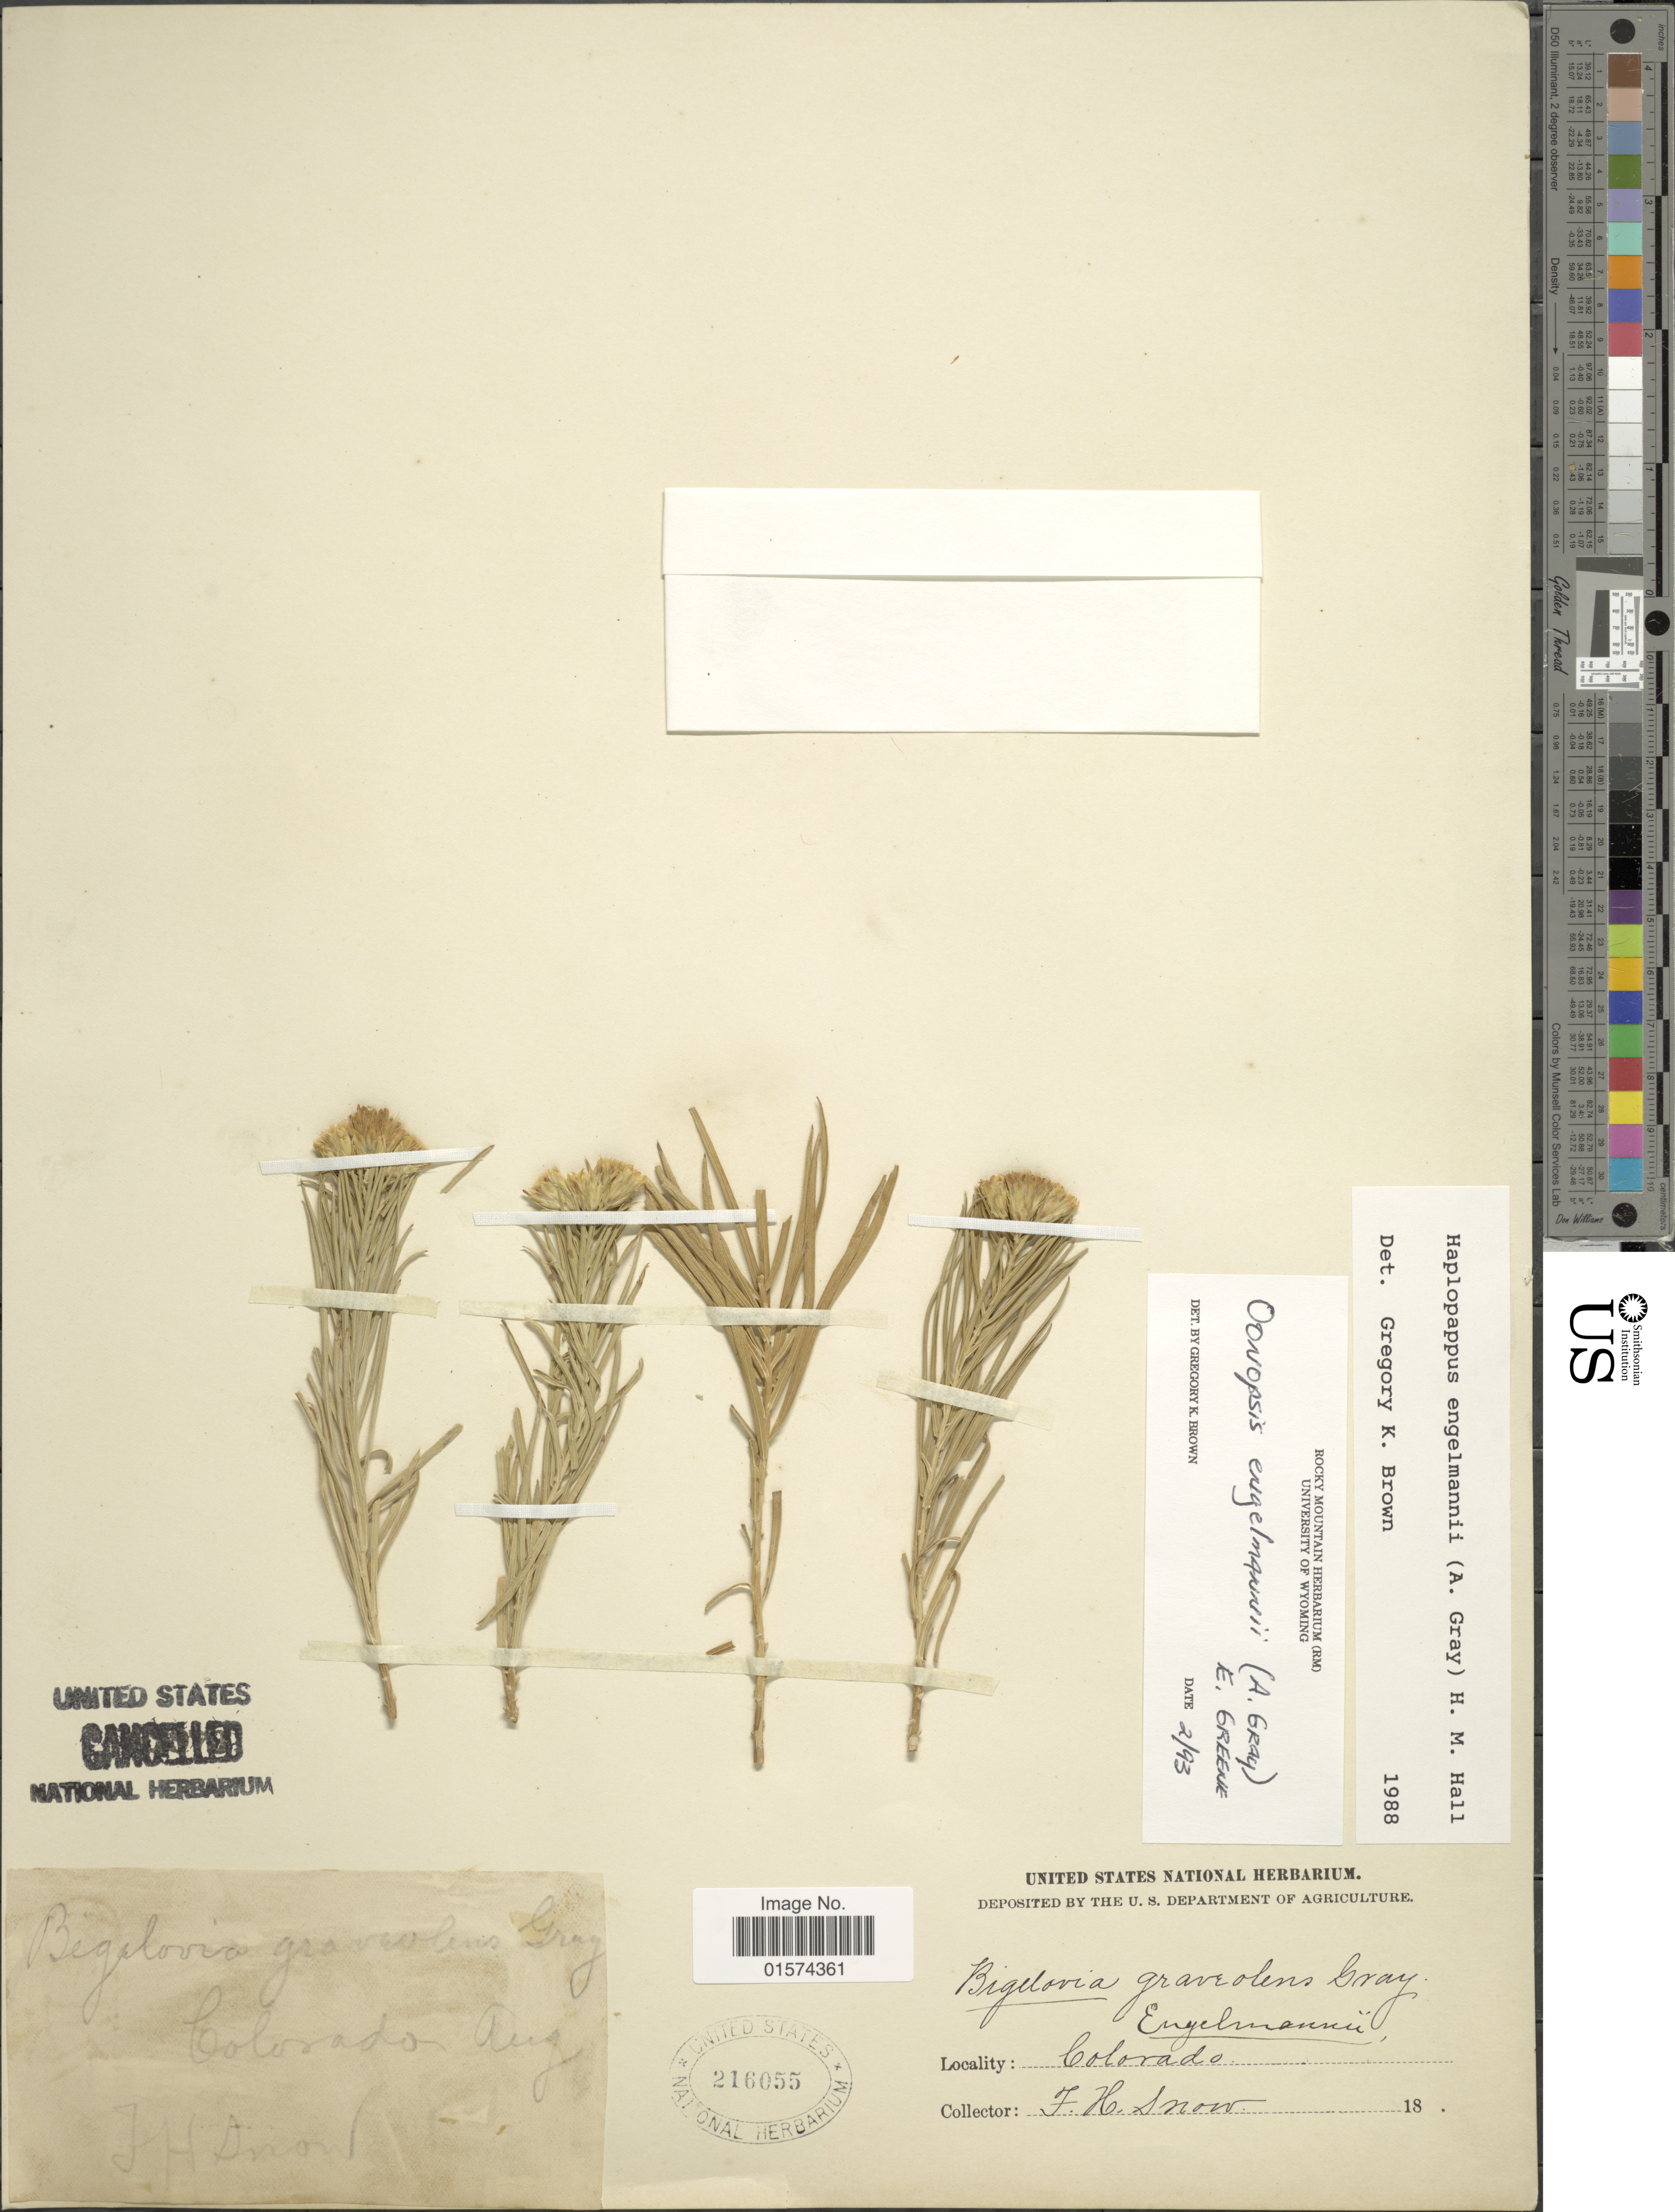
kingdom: Plantae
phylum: Tracheophyta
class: Magnoliopsida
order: Asterales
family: Asteraceae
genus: Oonopsis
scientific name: Oonopsis engelmannii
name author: (A. Gray) Greene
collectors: J. H. Snow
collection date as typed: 18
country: United States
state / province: Colorado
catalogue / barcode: US 216055